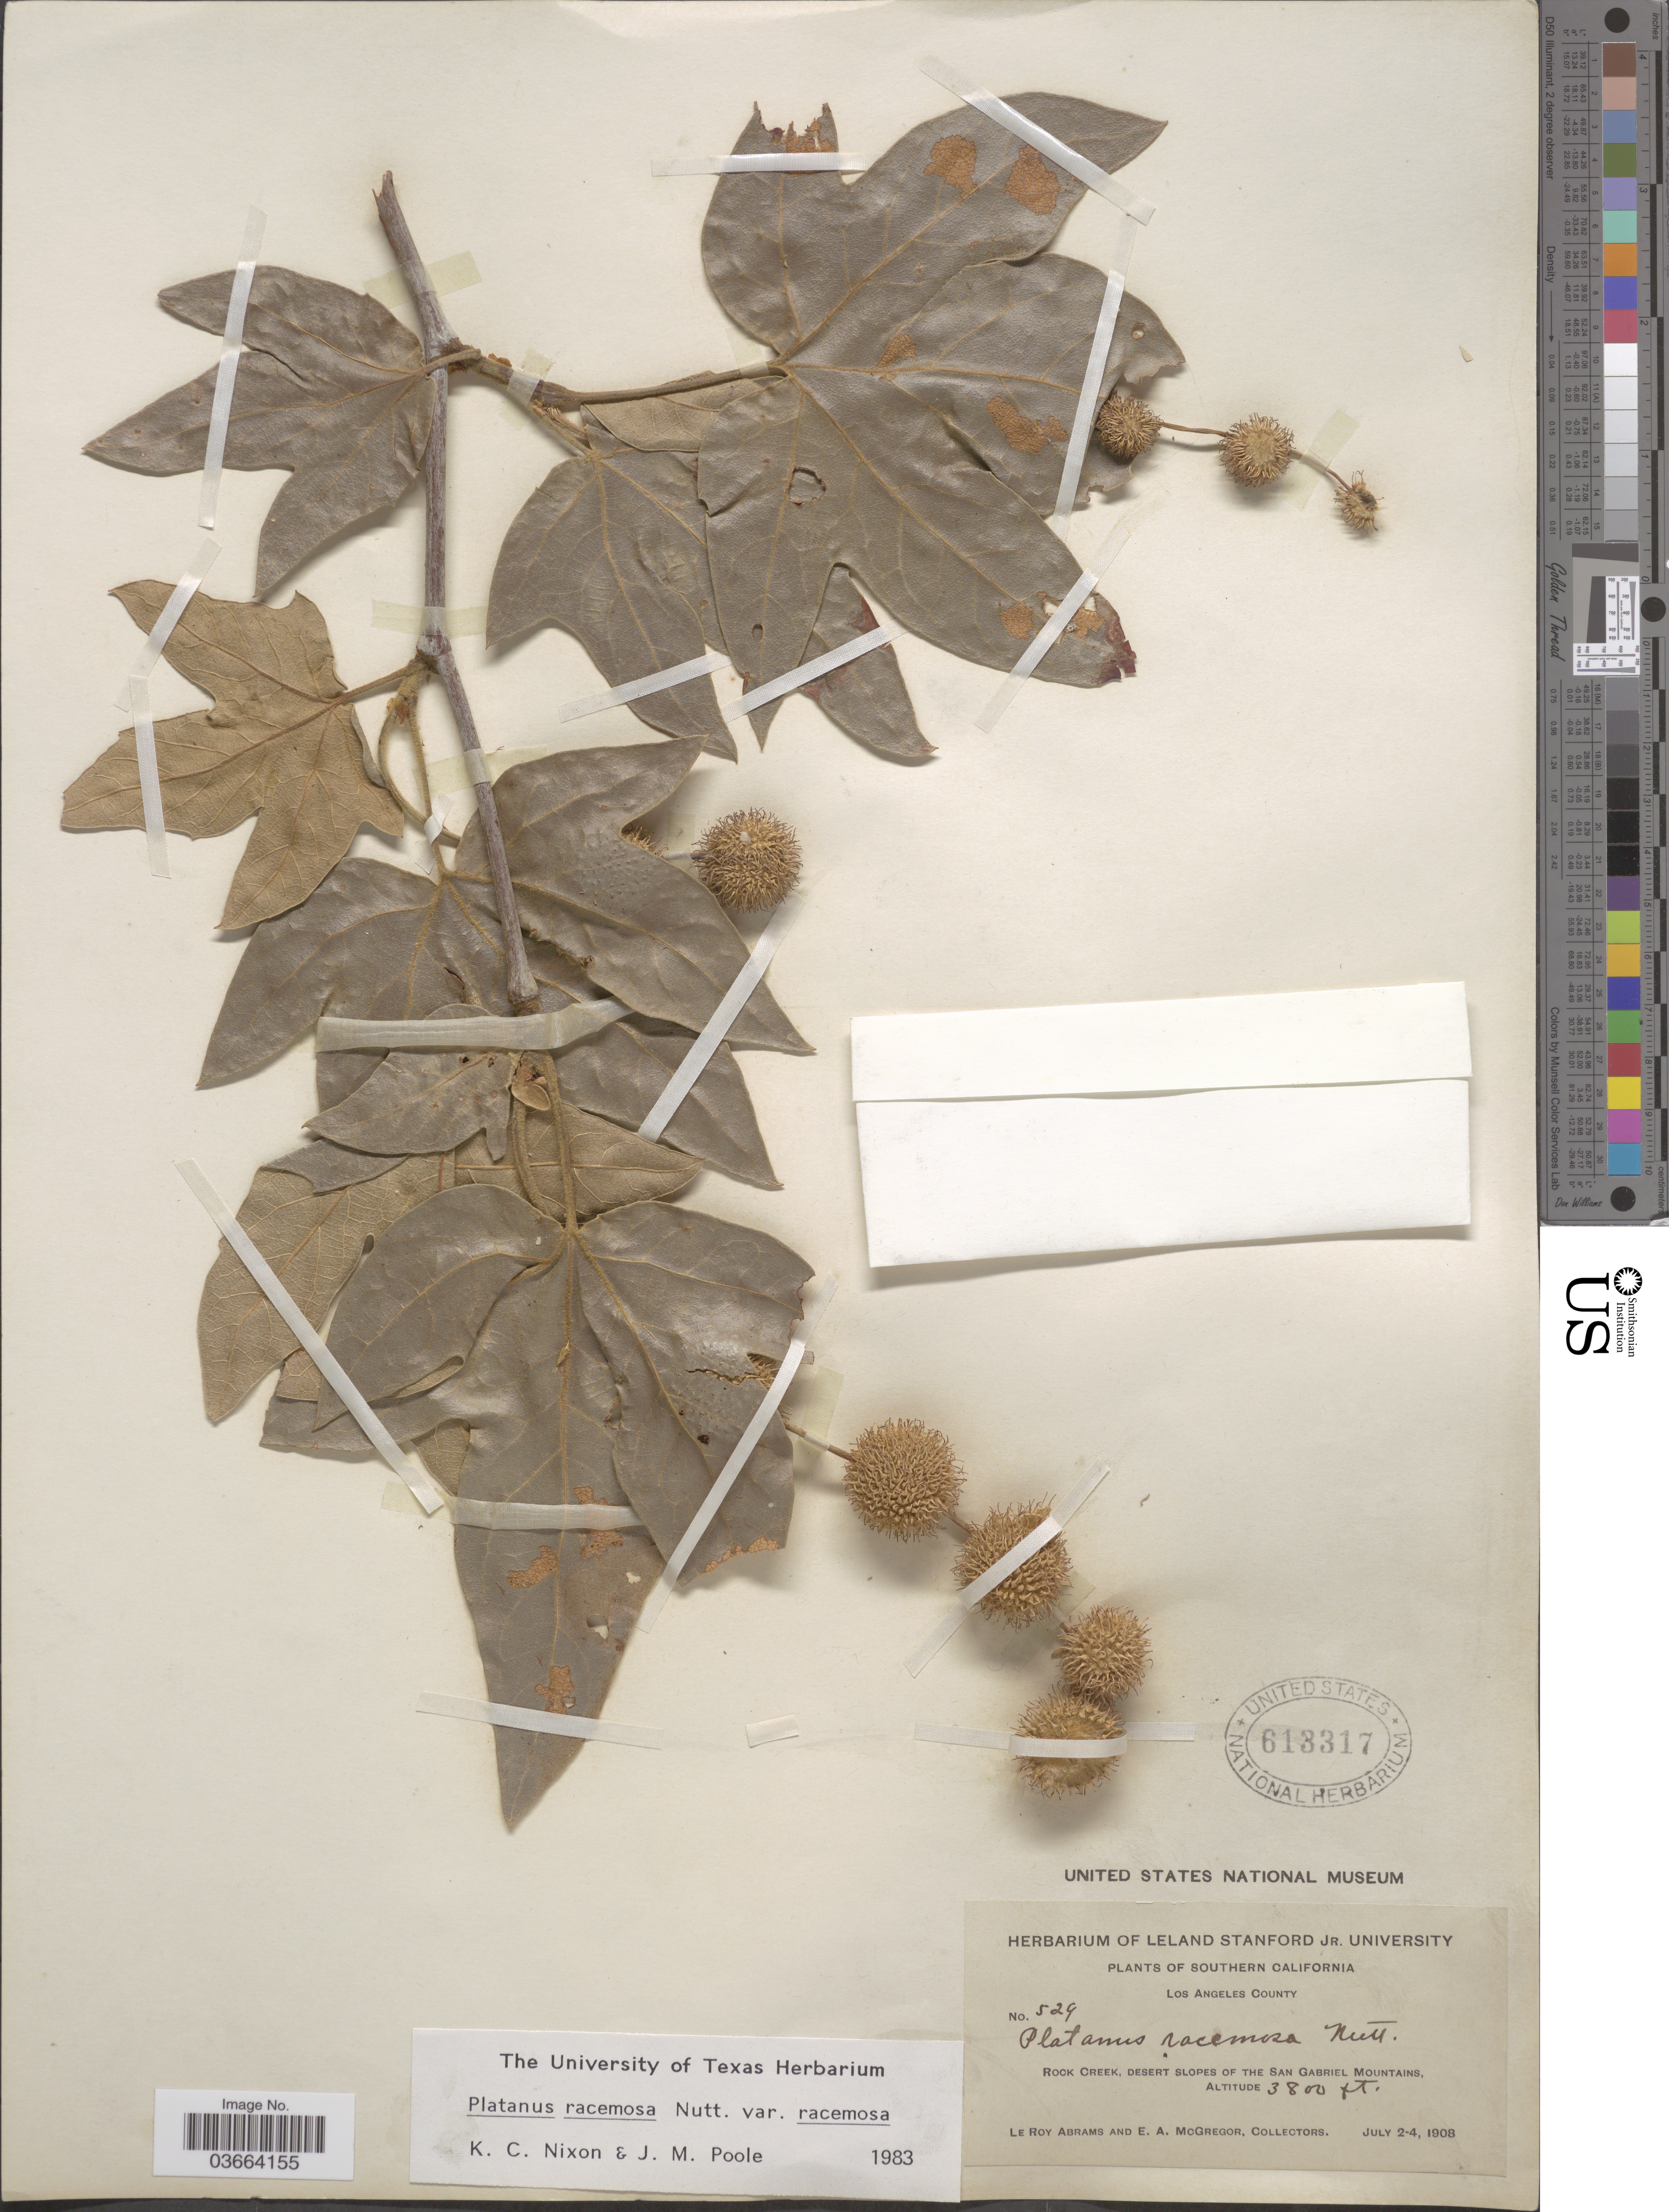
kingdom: Plantae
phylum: Tracheophyta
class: Magnoliopsida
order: Proteales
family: Platanaceae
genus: Platanus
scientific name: Platanus racemosa var. racemosa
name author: Nutt.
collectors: L. Abrams & E. A. McGregor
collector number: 529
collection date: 1908-07-02/1908-07-04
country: United States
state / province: California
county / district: Los Angeles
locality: Southern California. Los Angeles County. Rock Creek, Desert Slopes of the San Gabriel Mountains.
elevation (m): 1158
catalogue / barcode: US 613317